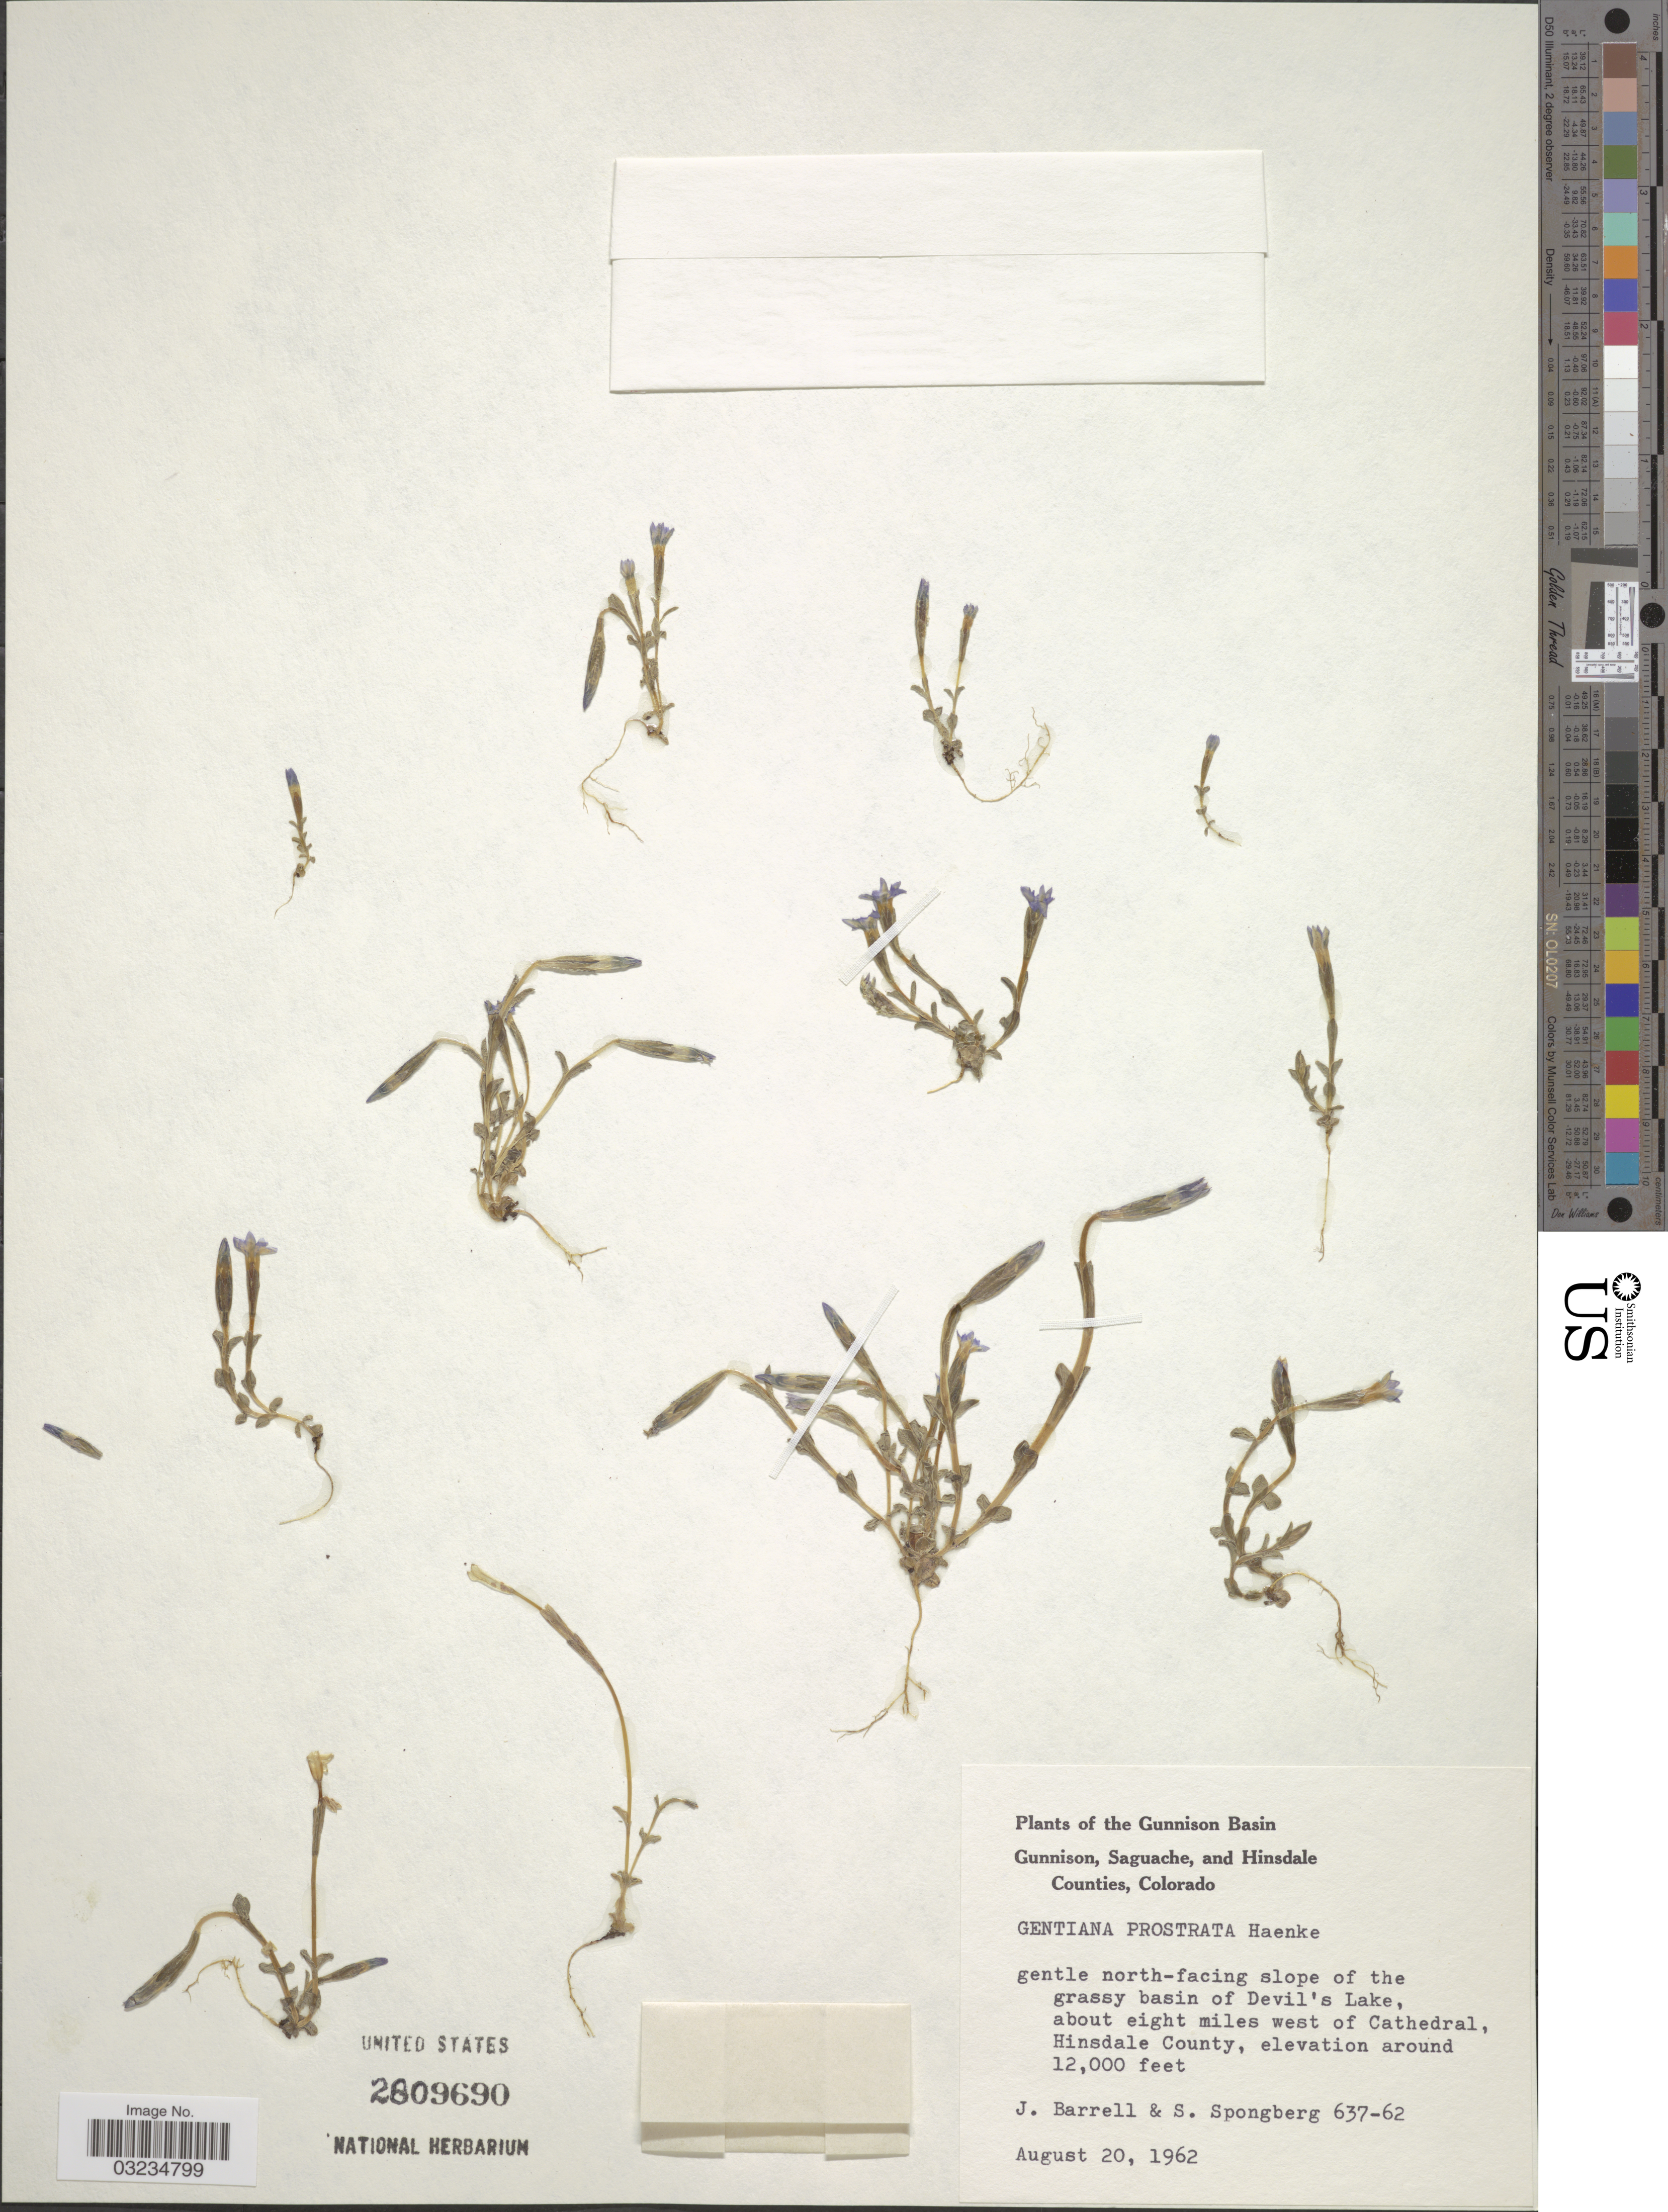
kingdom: Plantae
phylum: Tracheophyta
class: Magnoliopsida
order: Gentianales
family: Gentianaceae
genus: Gentiana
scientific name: Gentiana prostrata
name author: Haenke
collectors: J. Barrell & S. A.Spongberg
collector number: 637-62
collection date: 1962-08-20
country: United States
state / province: Colorado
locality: Gunnison Basin. Gentle north-facing slope of the grassy basin of Devil's Lake, about eight miles west of Cathedral, Hinsdale County.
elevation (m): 3658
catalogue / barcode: US 2809690